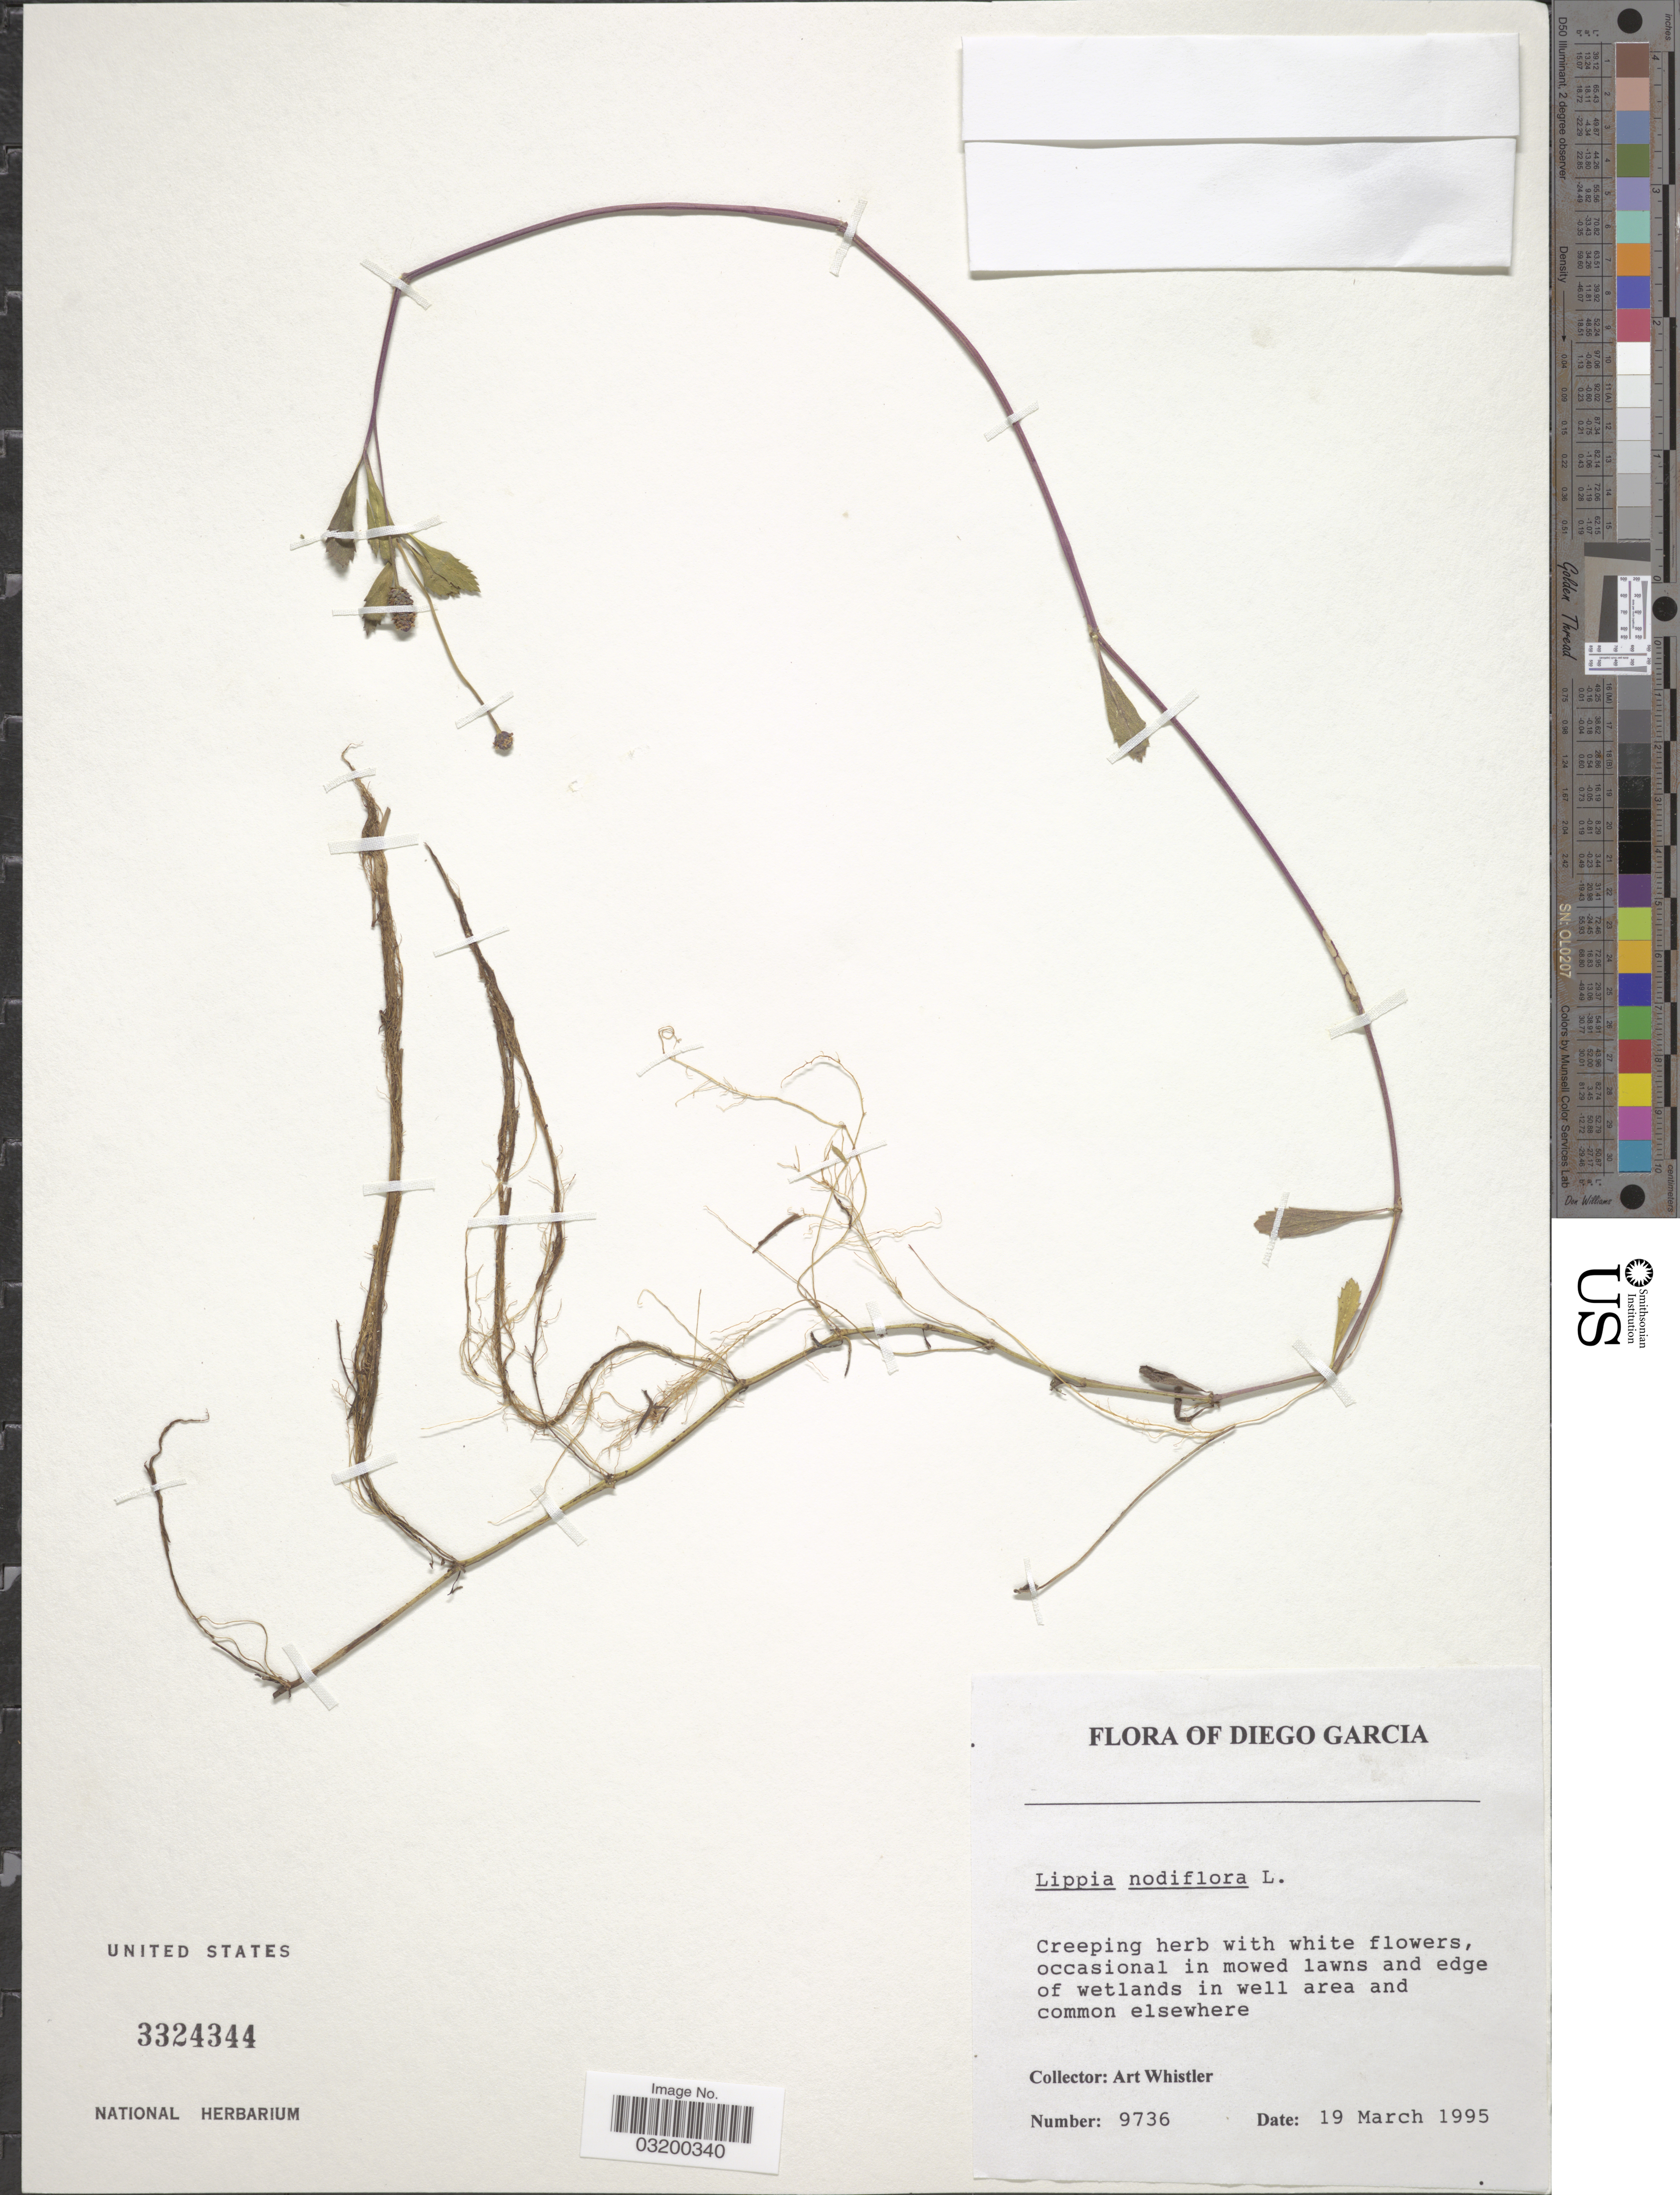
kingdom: Plantae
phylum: Tracheophyta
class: Magnoliopsida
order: Lamiales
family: Verbenaceae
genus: Phyla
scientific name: Phyla nodiflora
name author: (L.) Greene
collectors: A. Whistler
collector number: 9736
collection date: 1995-03-19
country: British Indian Ocean Territory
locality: Diego Garcia.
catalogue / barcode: US 3324344